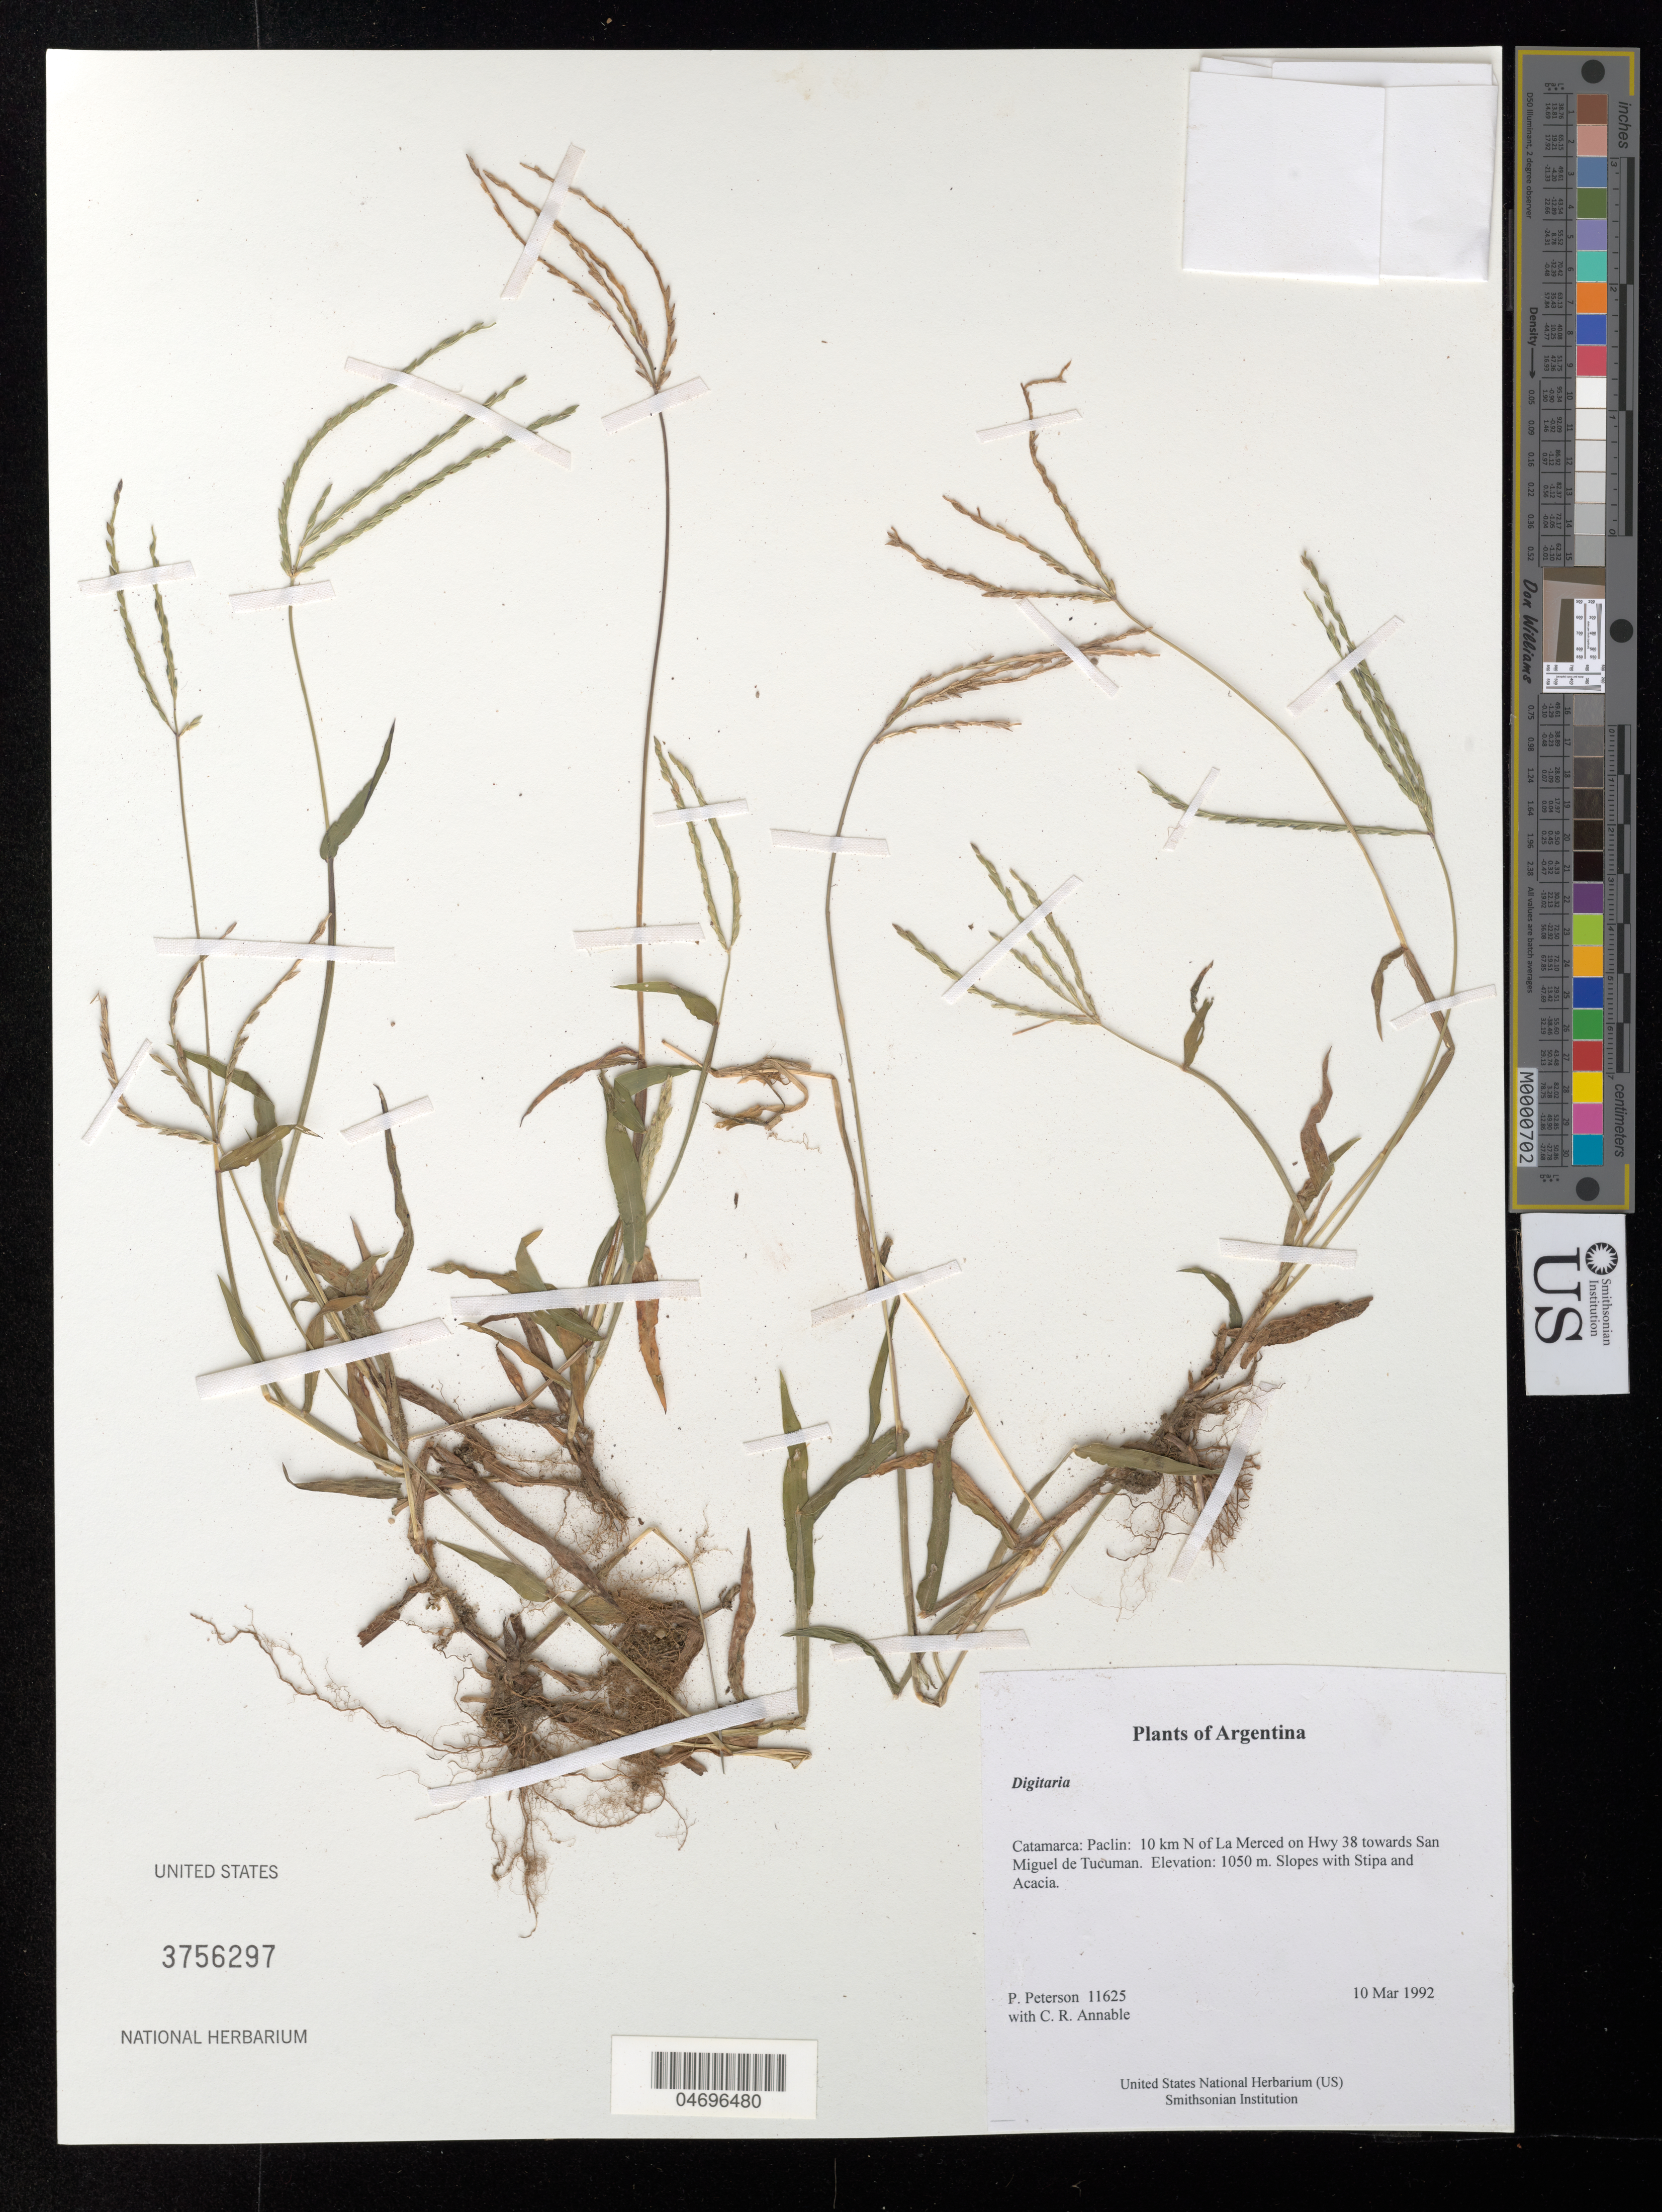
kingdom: Plantae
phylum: Tracheophyta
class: Liliopsida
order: Poales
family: Poaceae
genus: Digitaria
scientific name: Digitaria sp.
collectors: P. M. Peterson & C. R. Annable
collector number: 11625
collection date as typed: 10 Mar 1992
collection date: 1992-03-10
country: Argentina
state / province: Catamarca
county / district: Paclin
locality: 10 km N of La Merced on Hwy 38 towards San Miguel de Tucuman.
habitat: Slopes with Stipa and Acacia.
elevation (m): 1050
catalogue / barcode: US 3756297